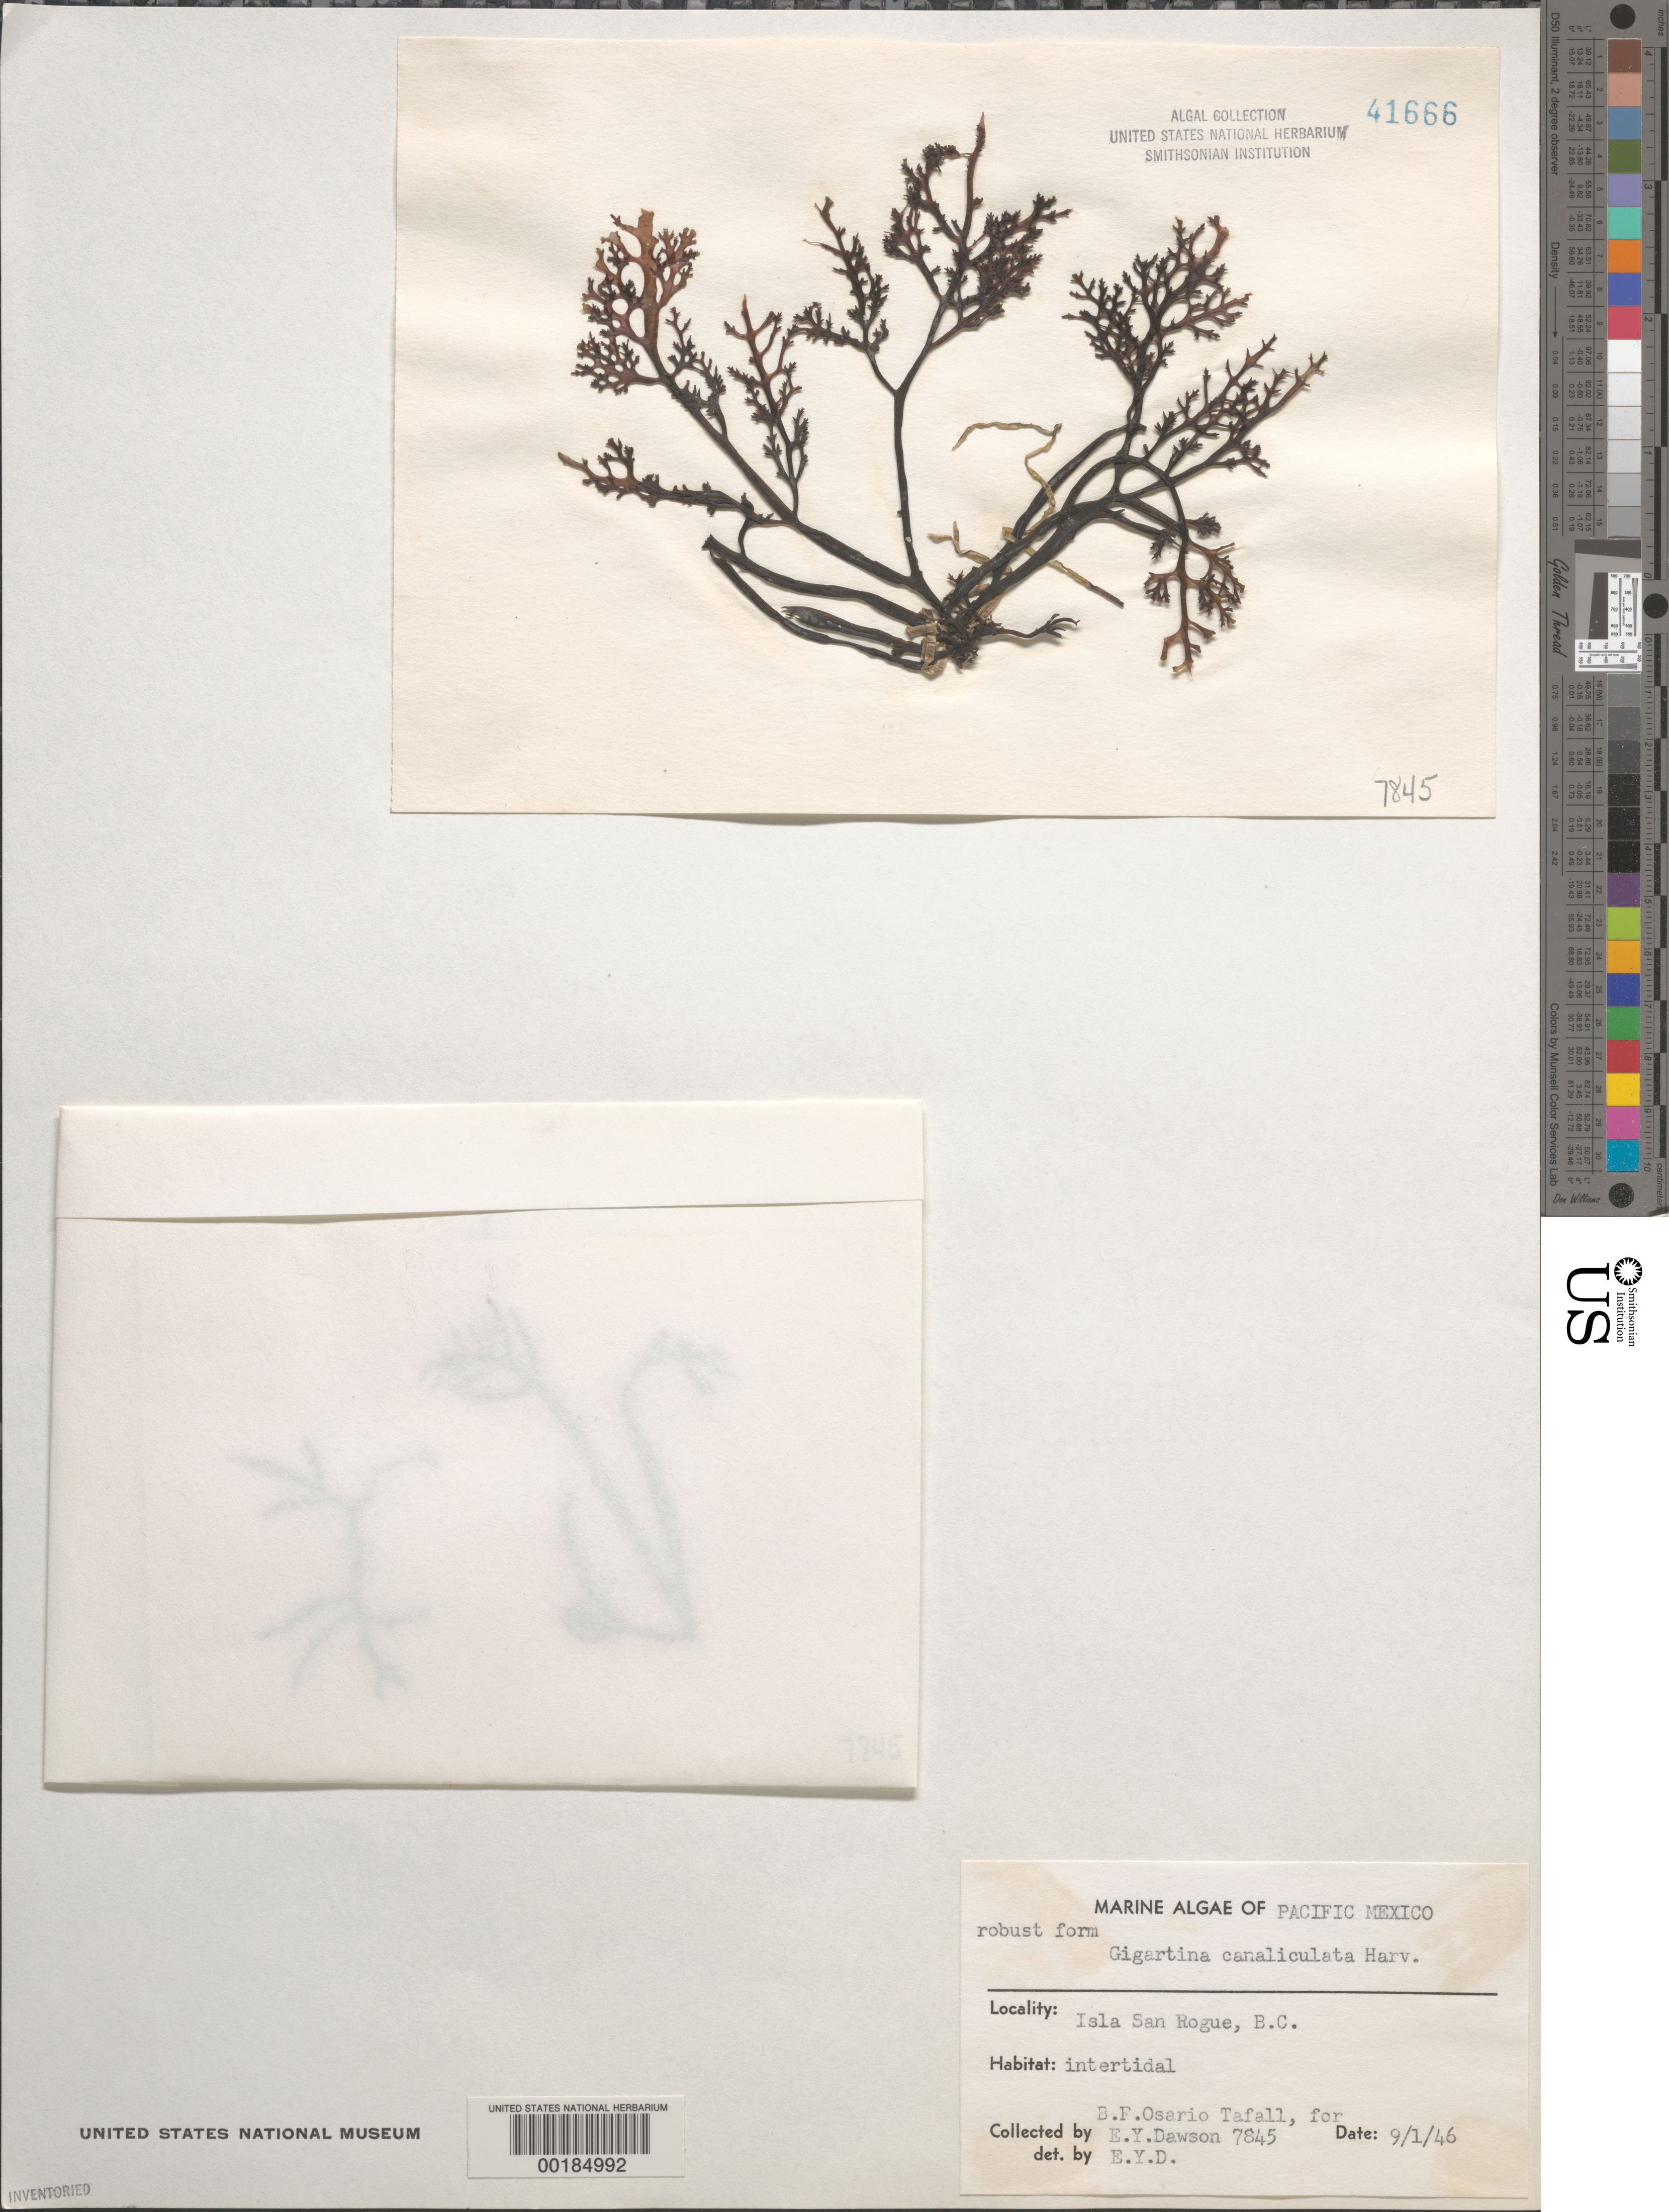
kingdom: Plantae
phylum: Rhodophyta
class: Florideophyceae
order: Gigartinales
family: Gigartinaceae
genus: Chondracanthus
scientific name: Chondracanthus canaliculatus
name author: (Harv.) Guiry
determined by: Algae name updating Project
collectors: B. Tafall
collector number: EYD 7845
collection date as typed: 01 Sep 1946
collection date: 1946-09-01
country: Mexico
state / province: Baja California Sur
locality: Isla San Roque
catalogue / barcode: US 41666